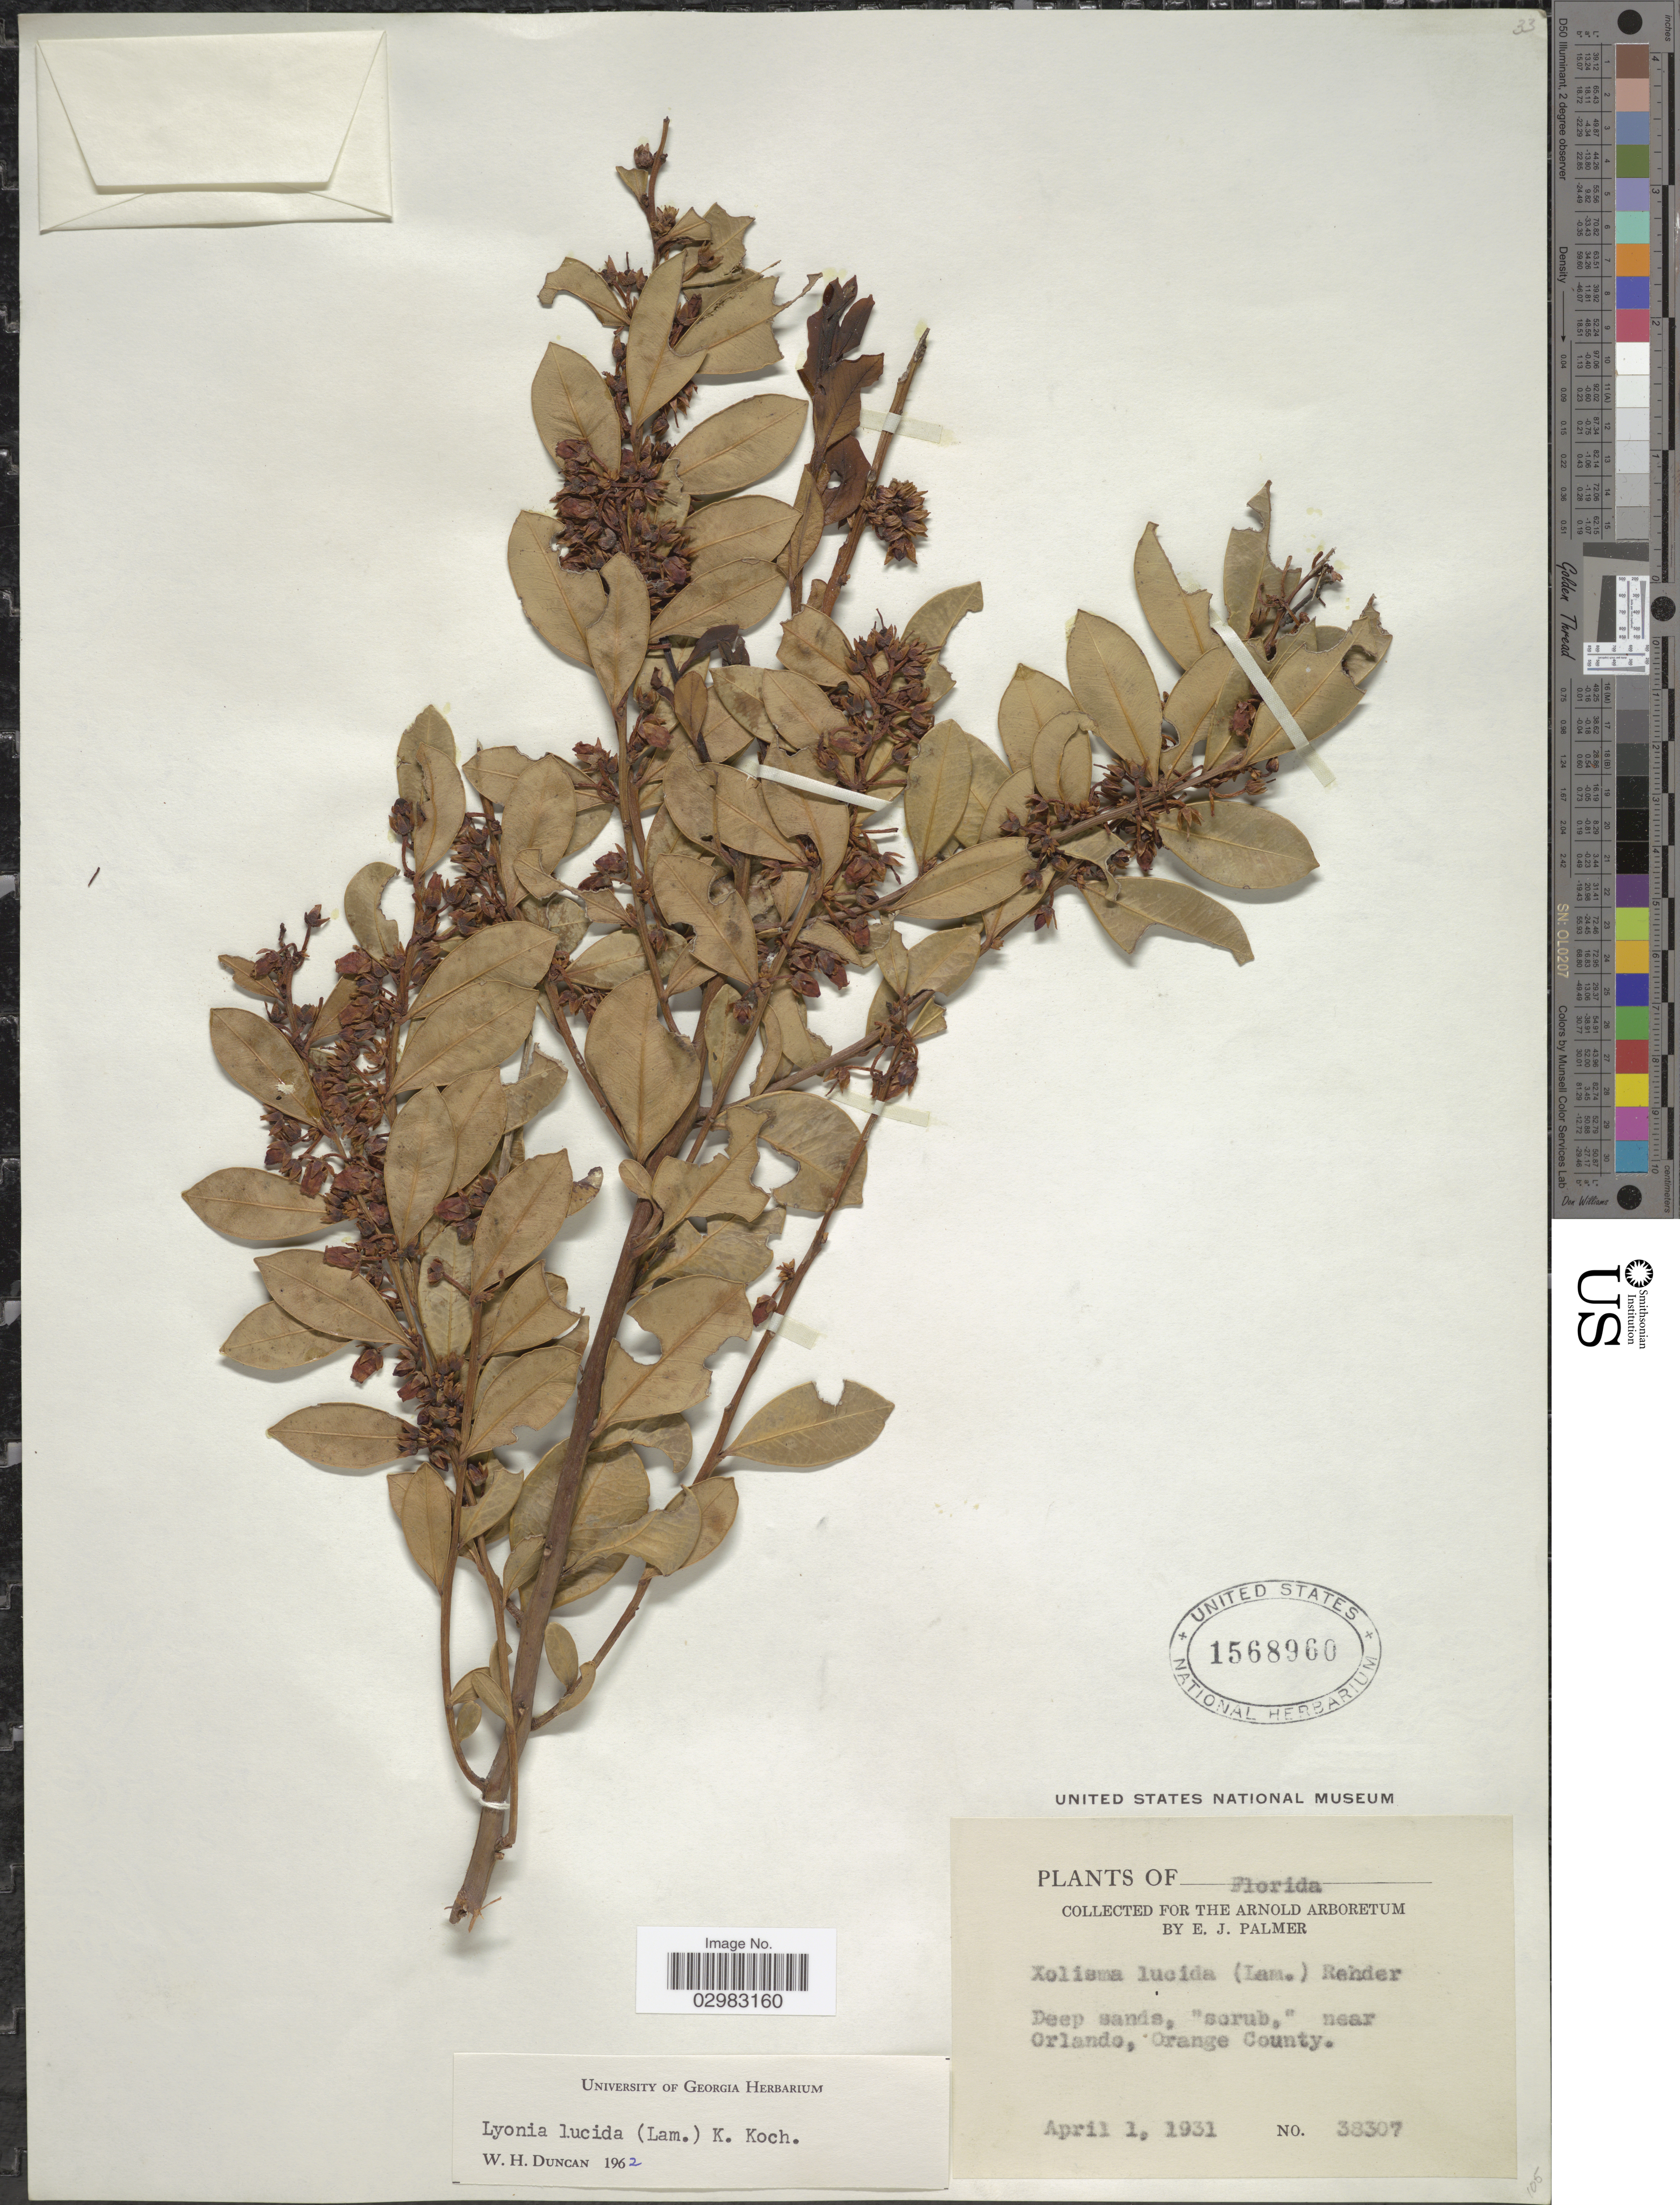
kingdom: Plantae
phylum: Tracheophyta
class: Magnoliopsida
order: Ericales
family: Ericaceae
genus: Lyonia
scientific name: Lyonia lucida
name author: K. Koch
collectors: E. J. Palmer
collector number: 38307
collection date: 1931-04-01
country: United States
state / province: Florida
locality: Near Orlando, Orange County.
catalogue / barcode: US 1568960